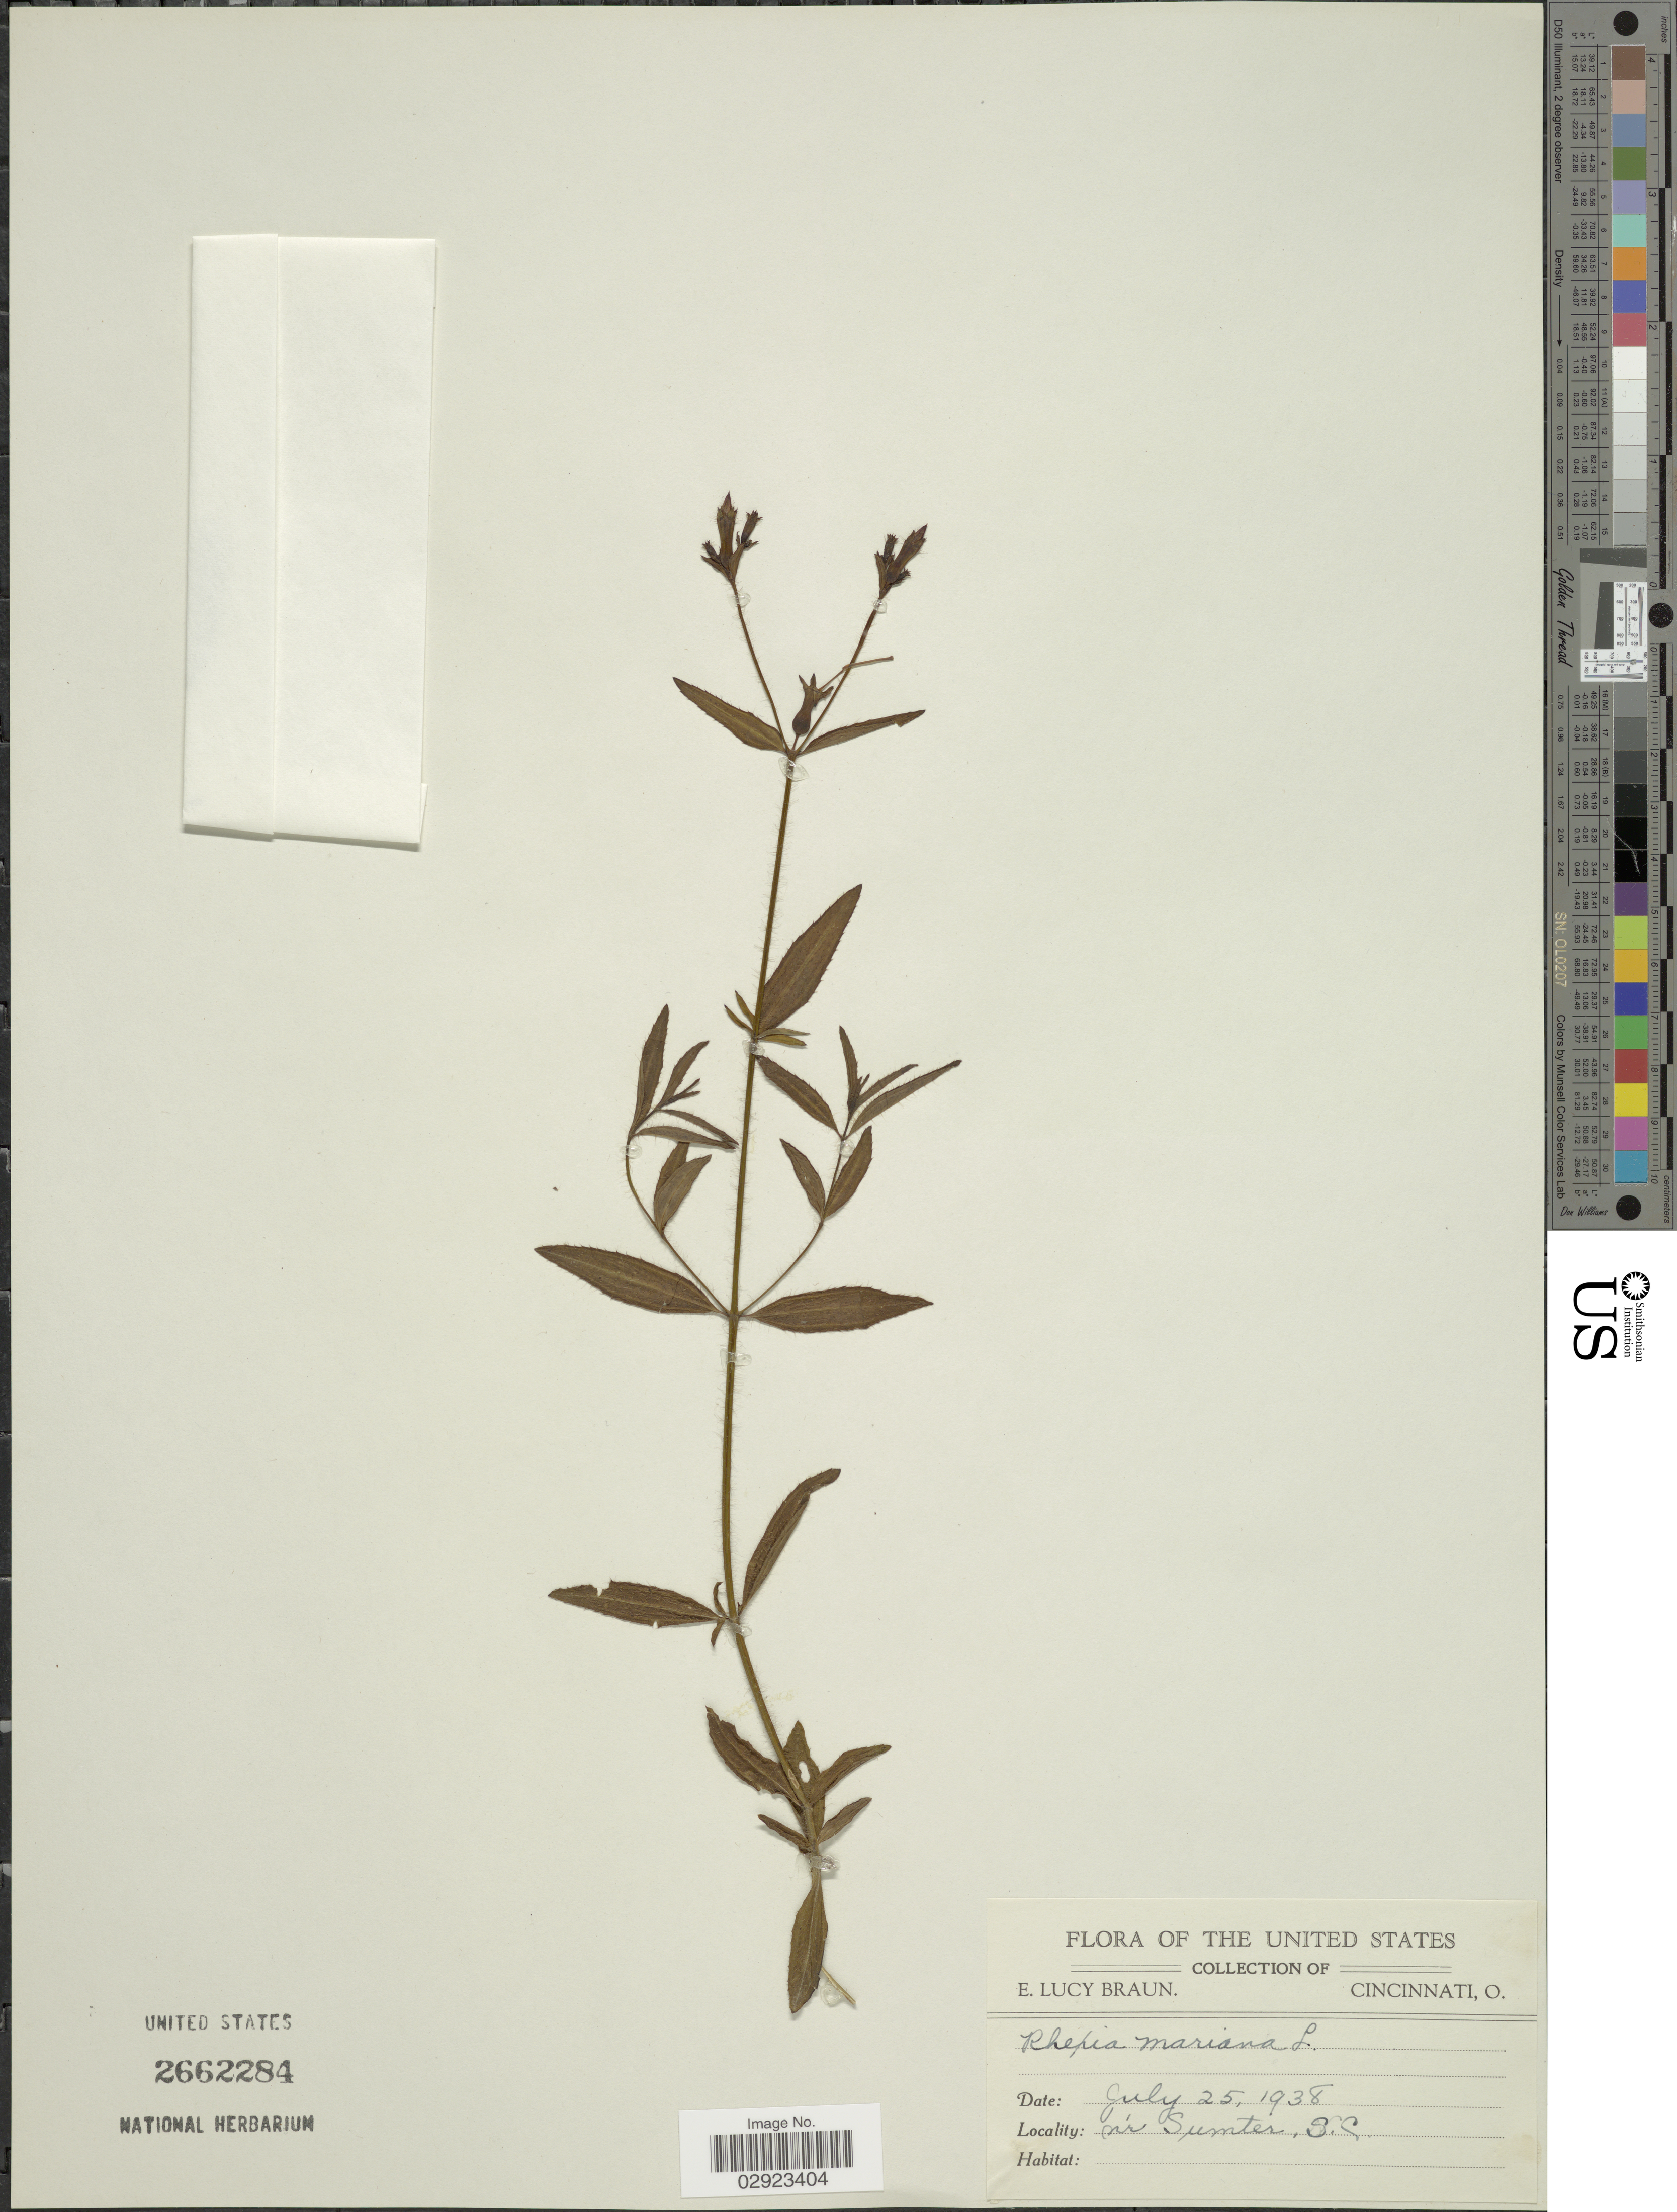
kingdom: Plantae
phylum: Tracheophyta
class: Magnoliopsida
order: Myrtales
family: Melastomataceae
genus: Rhexia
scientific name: Rhexia mariana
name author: L.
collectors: E. L. Braun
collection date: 1938-07-25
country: United States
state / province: South Carolina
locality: Nr Sumter.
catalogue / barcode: US 2662284